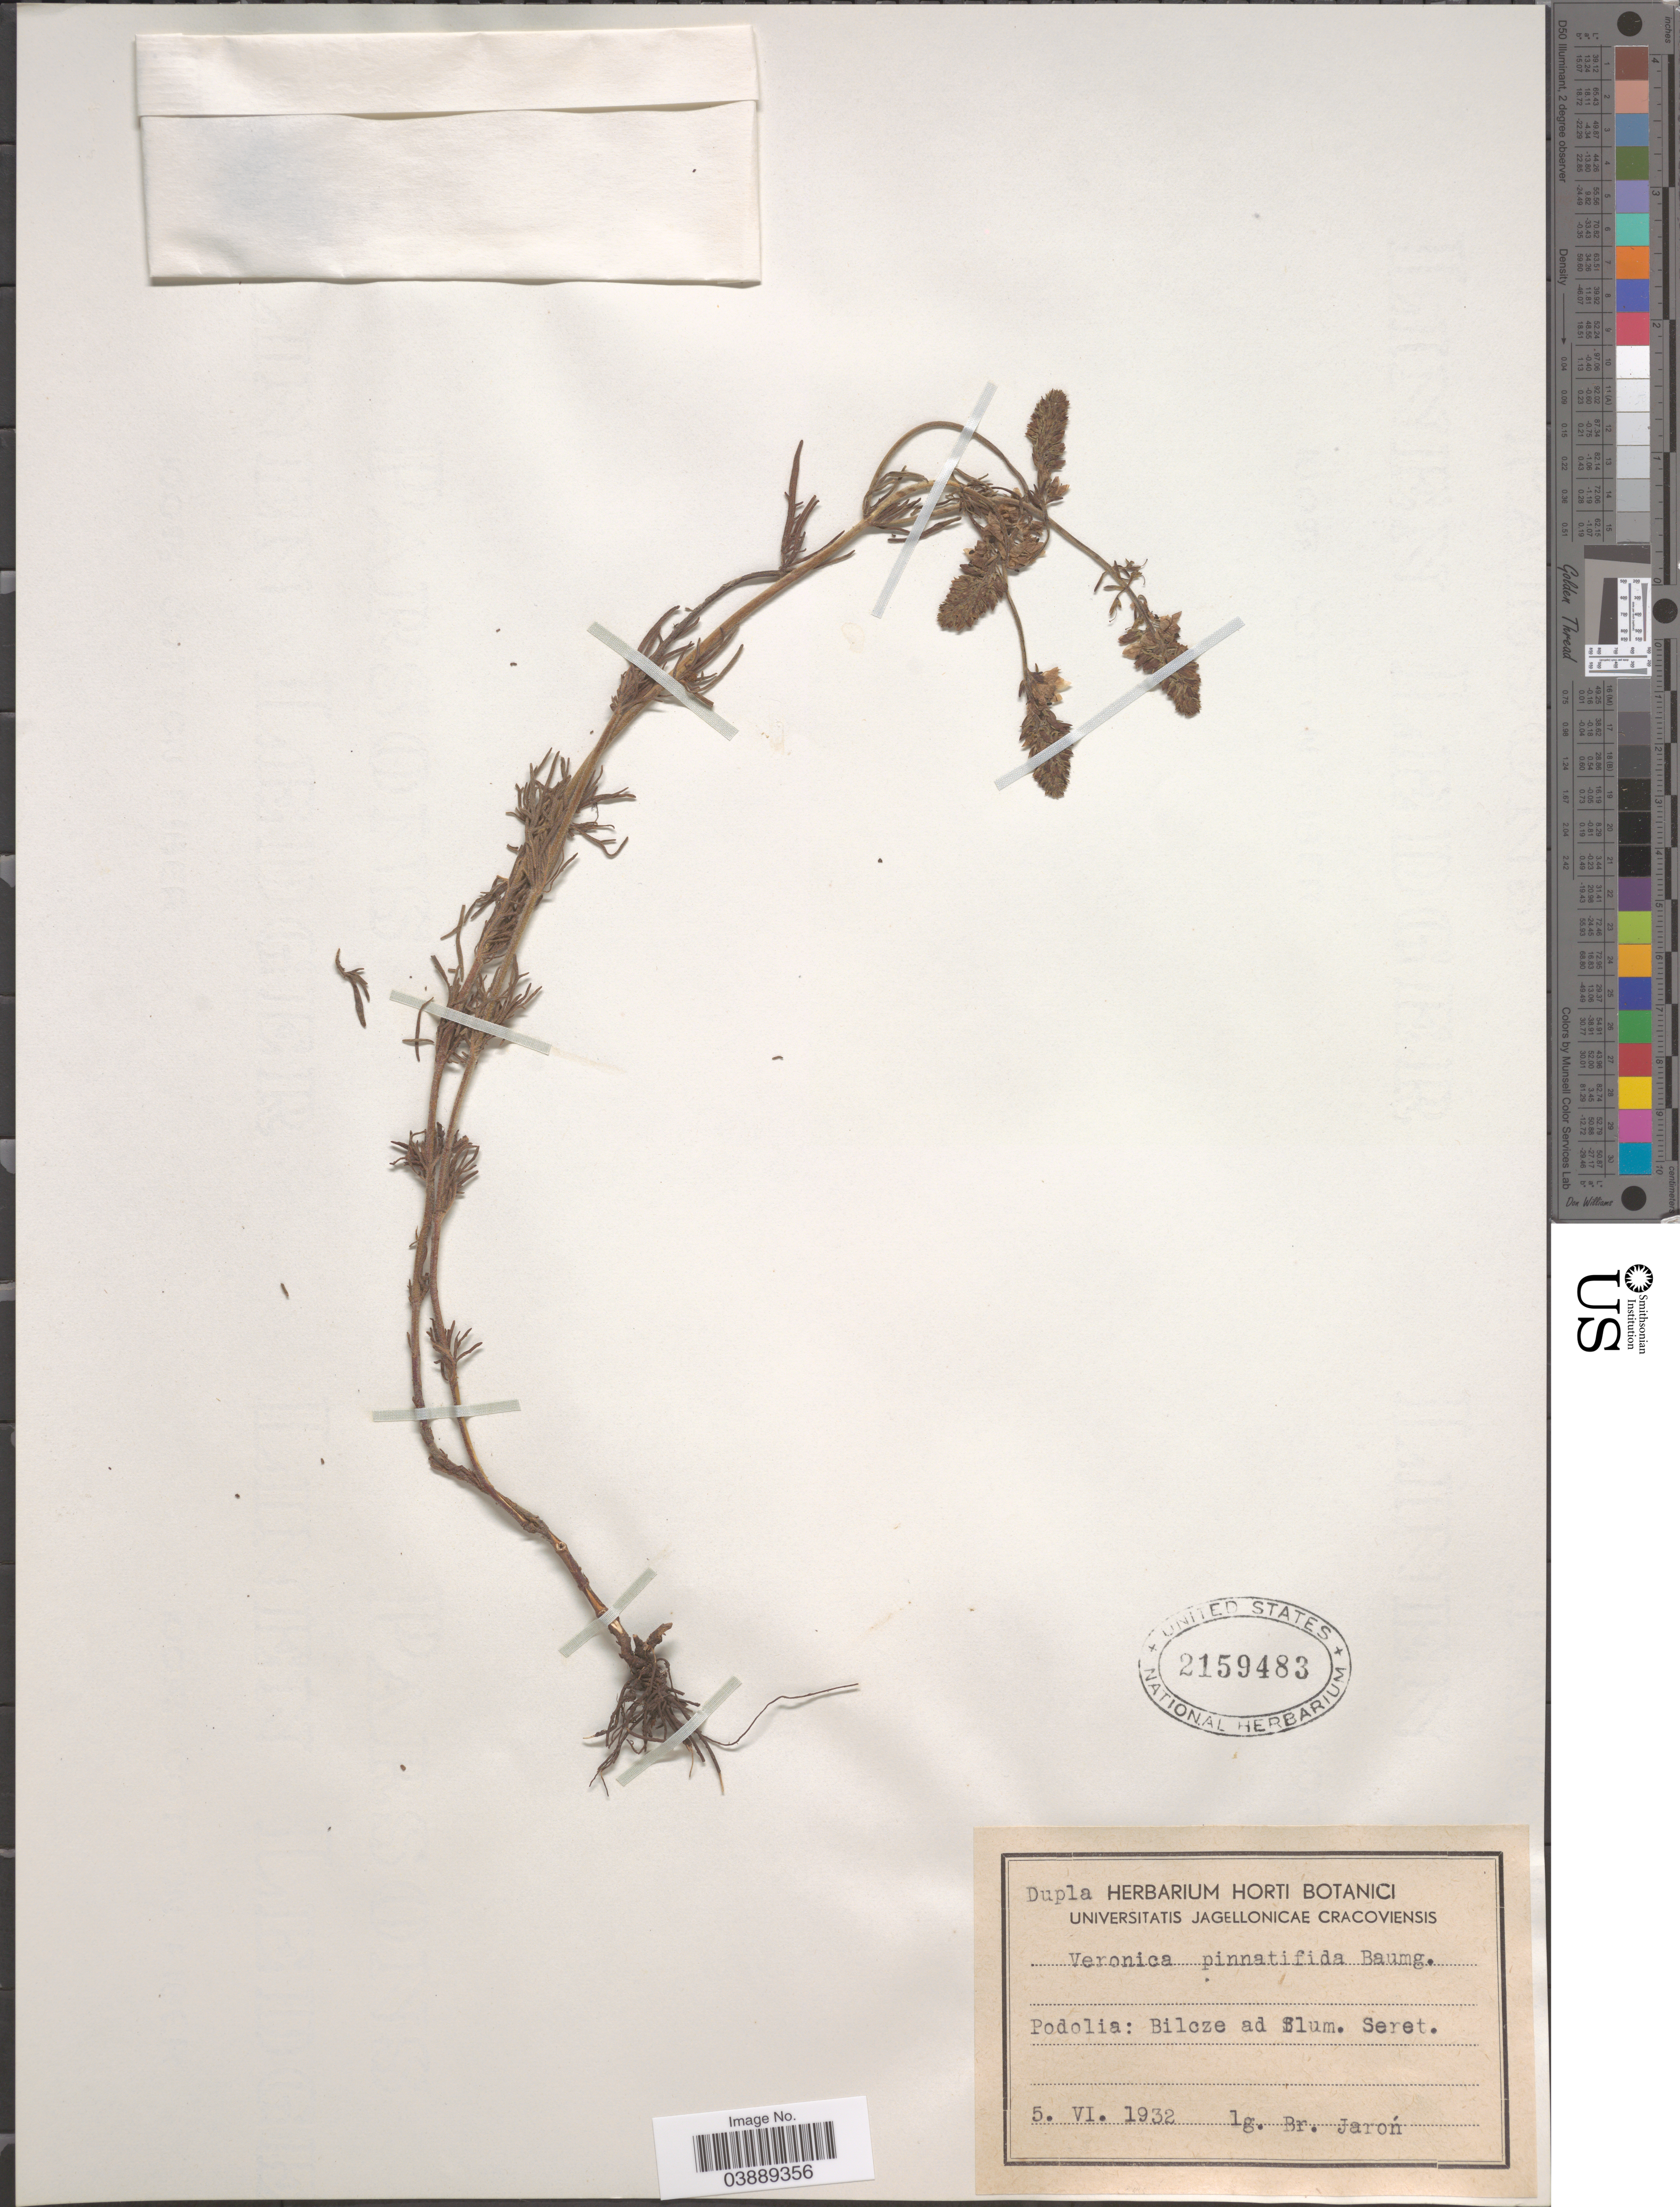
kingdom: Plantae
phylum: Tracheophyta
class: Magnoliopsida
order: Lamiales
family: Plantaginaceae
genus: Veronica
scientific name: Veronica austriaca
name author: L.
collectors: B. Jaron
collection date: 1932-06-05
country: Ukraine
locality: Podolia: Bilcze ad Slum. Seret.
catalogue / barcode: US 2159483